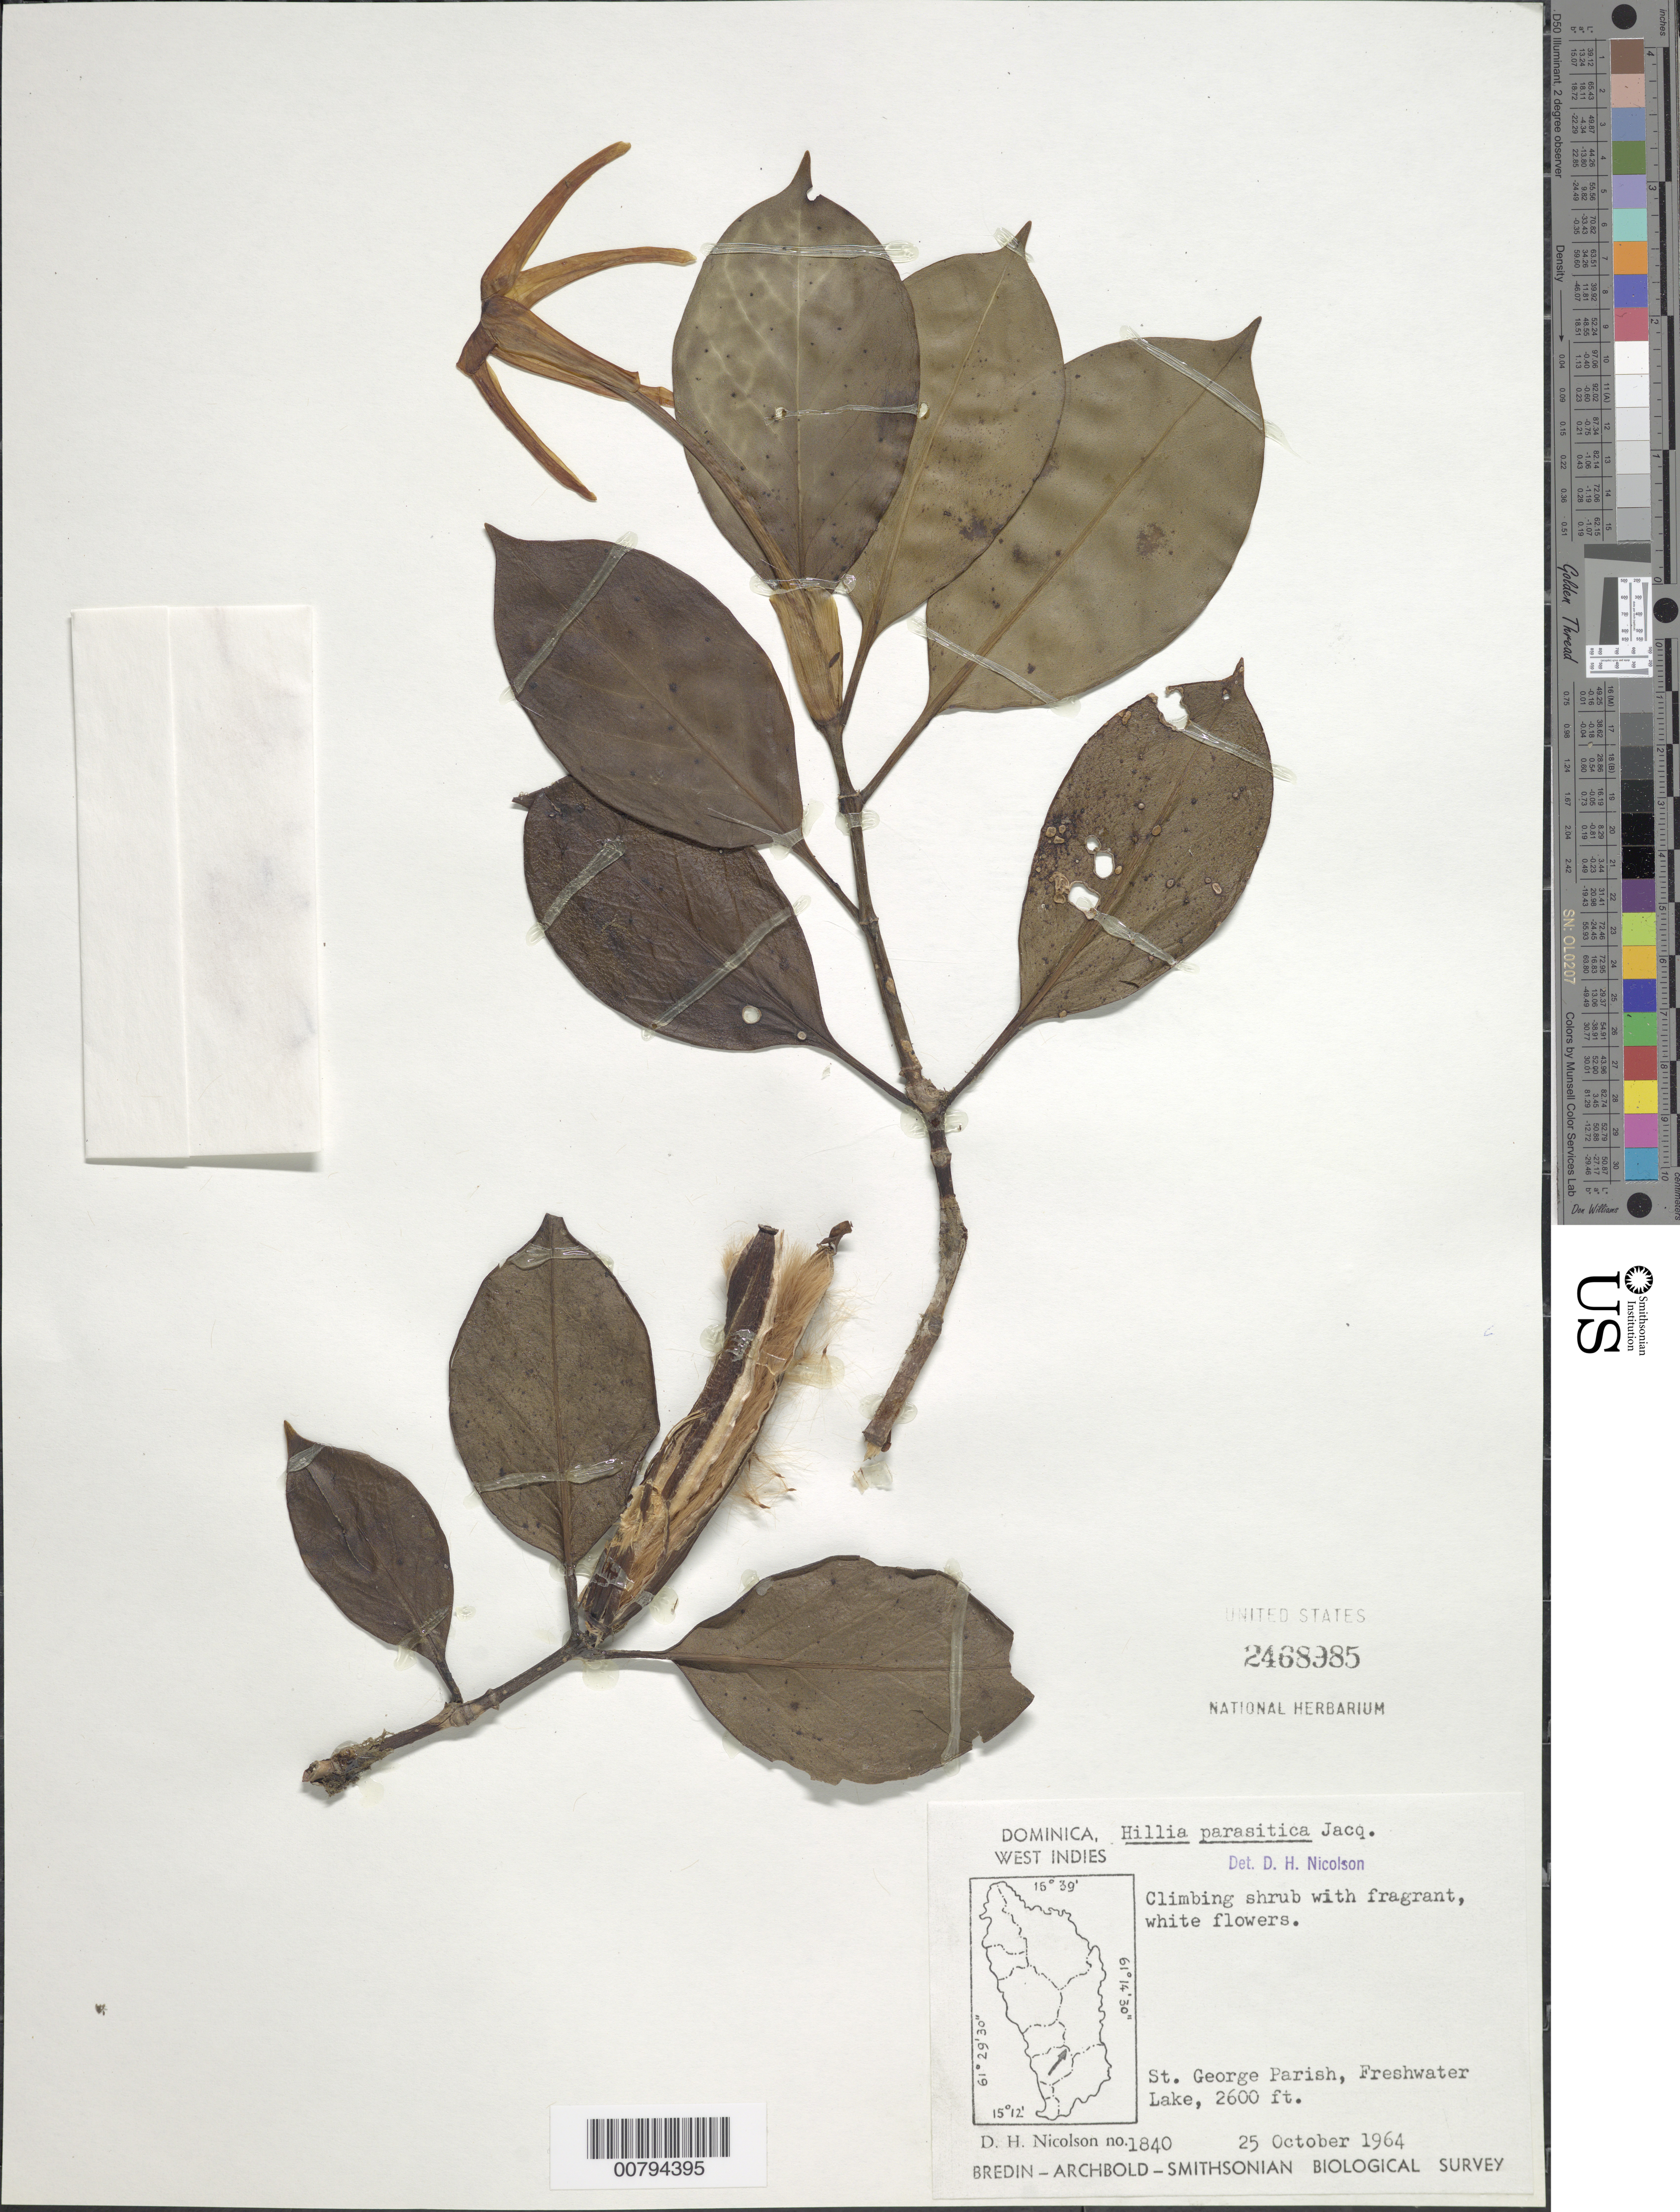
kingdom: Plantae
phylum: Tracheophyta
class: Magnoliopsida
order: Gentianales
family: Rubiaceae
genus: Hillia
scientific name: Hillia parasitica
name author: Jacq.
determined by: Nicolson, Dan H.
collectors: D. H. Nicolson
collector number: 1840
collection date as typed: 25 Oct 1964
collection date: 1964-10-25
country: Dominica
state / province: St. George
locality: Freshwater Lake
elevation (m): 792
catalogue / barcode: US 2468985